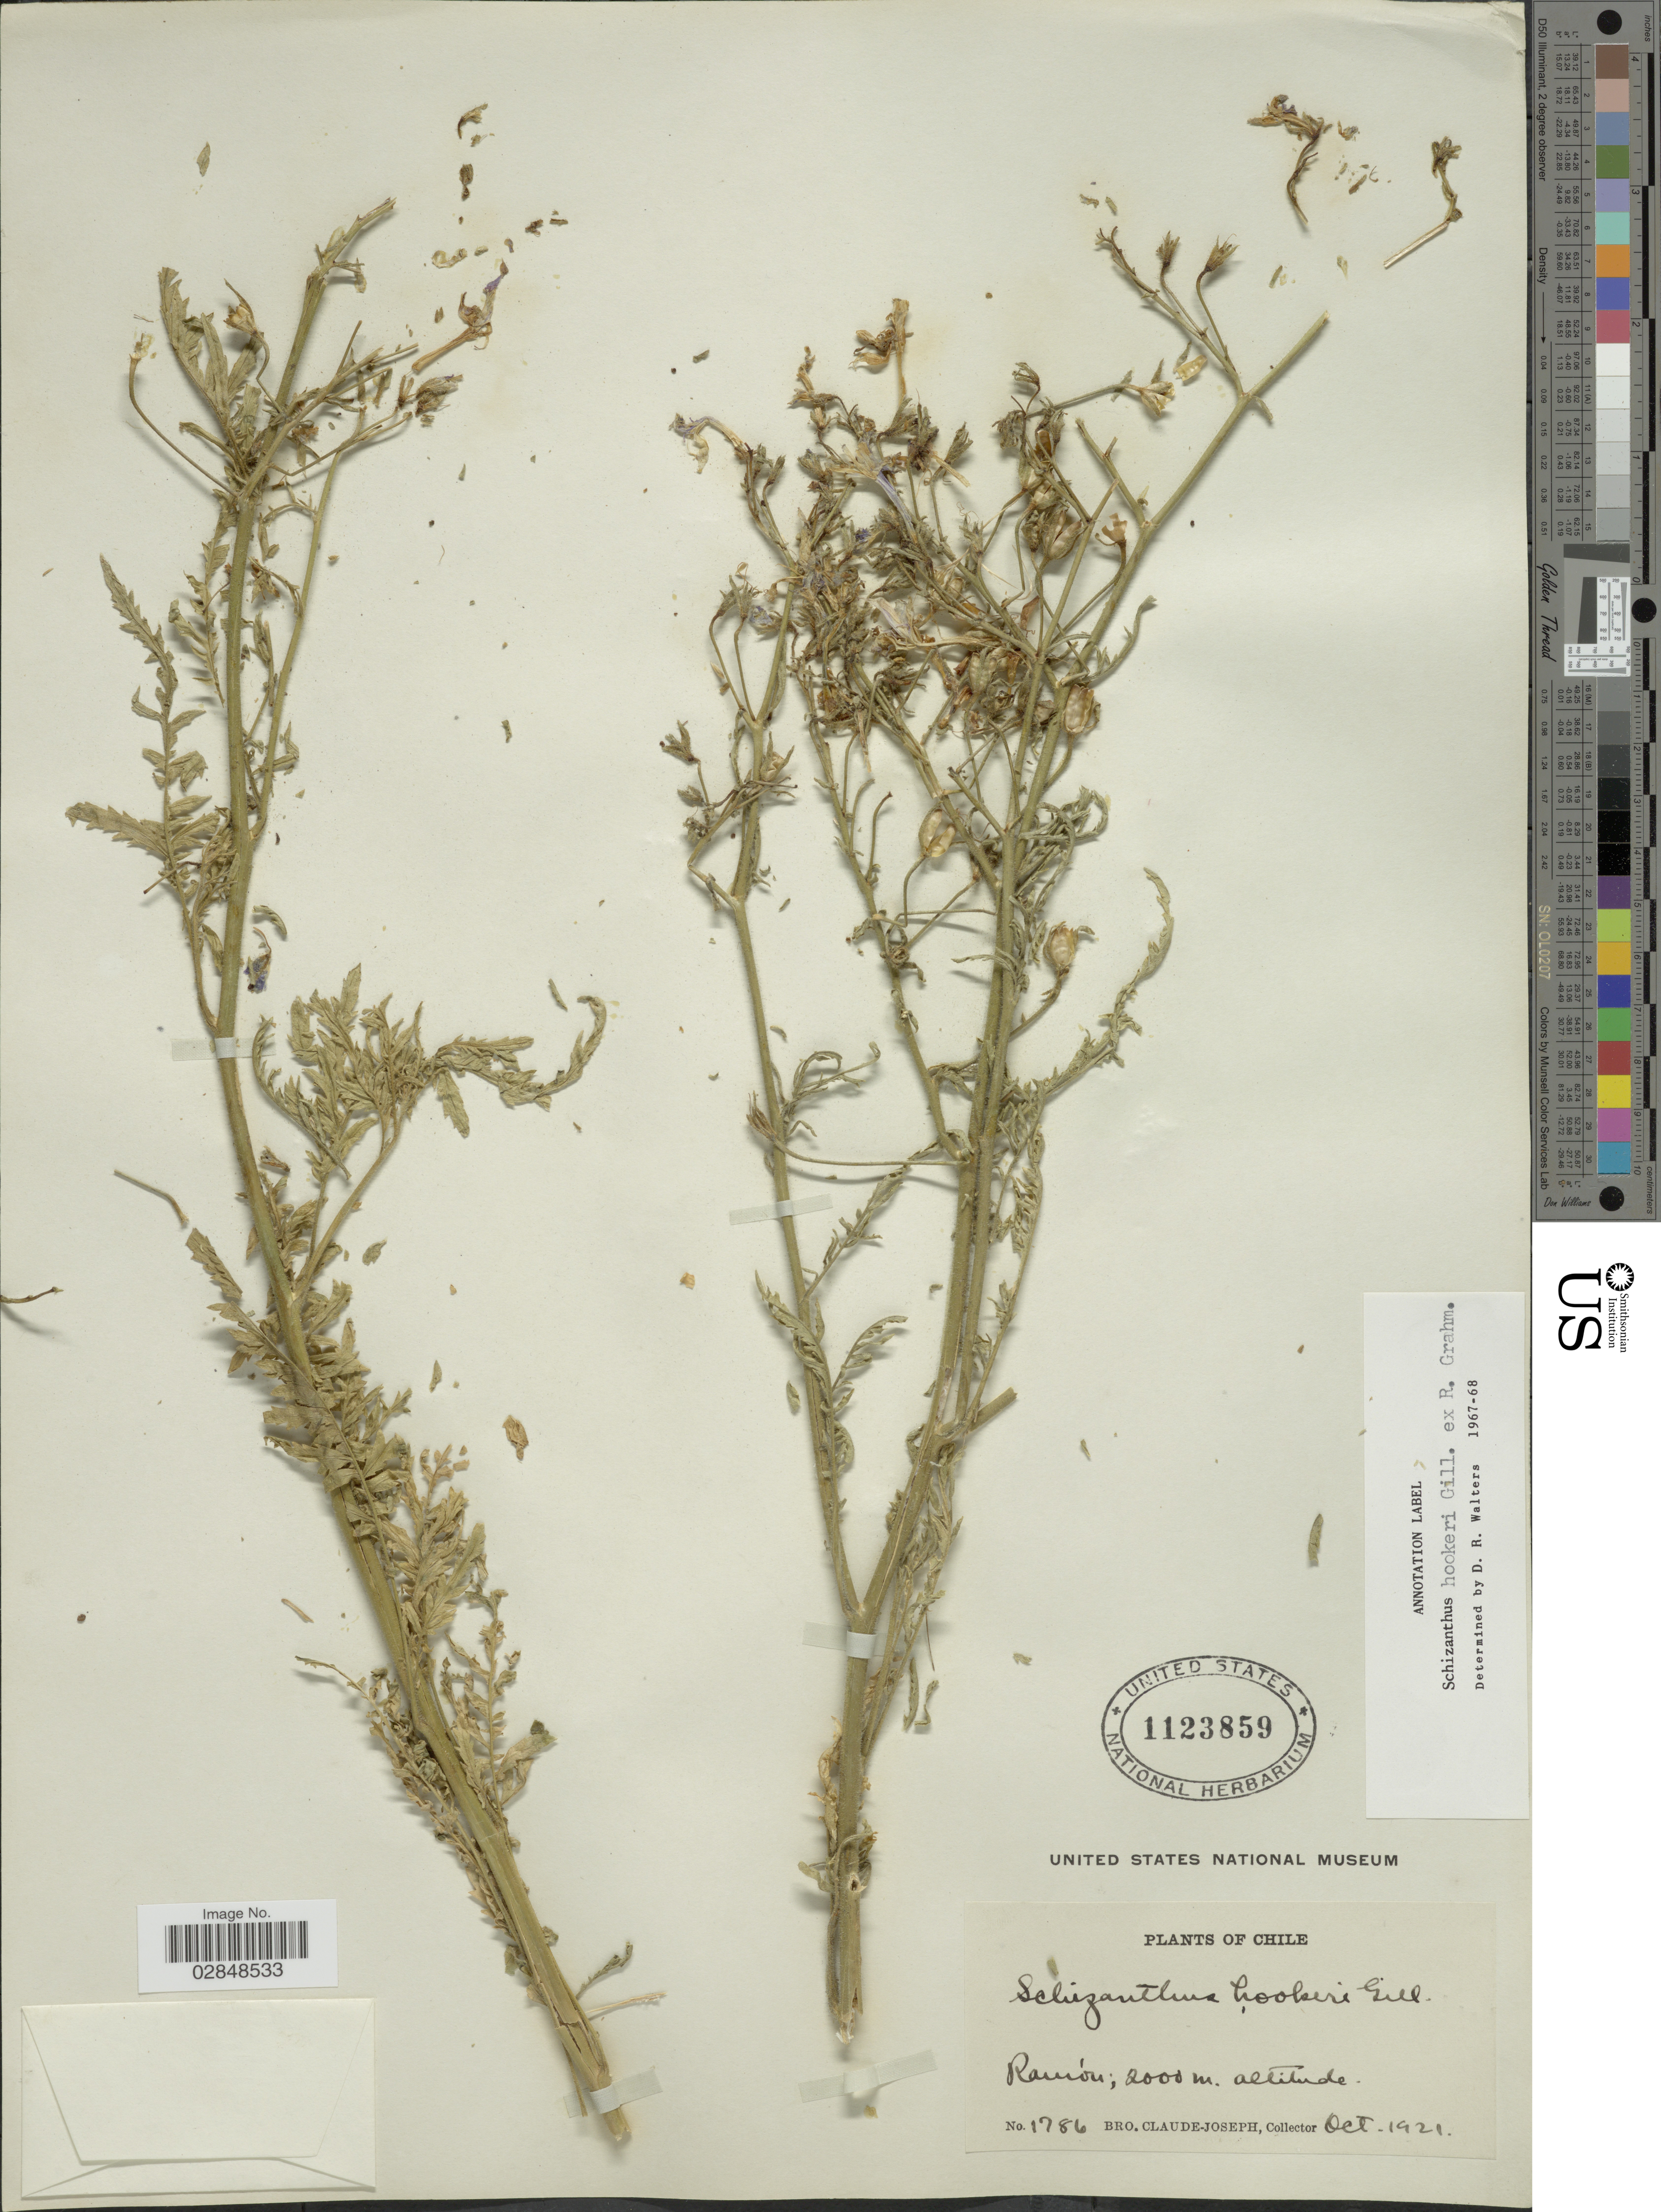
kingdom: Plantae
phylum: Tracheophyta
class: Magnoliopsida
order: Solanales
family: Solanaceae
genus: Schizanthus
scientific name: Schizanthus hookeri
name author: Gillies ex Graham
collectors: Bro. Claude-Joseph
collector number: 1786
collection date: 1921-10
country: Chile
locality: Ramón.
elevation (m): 2000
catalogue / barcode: US 1123859